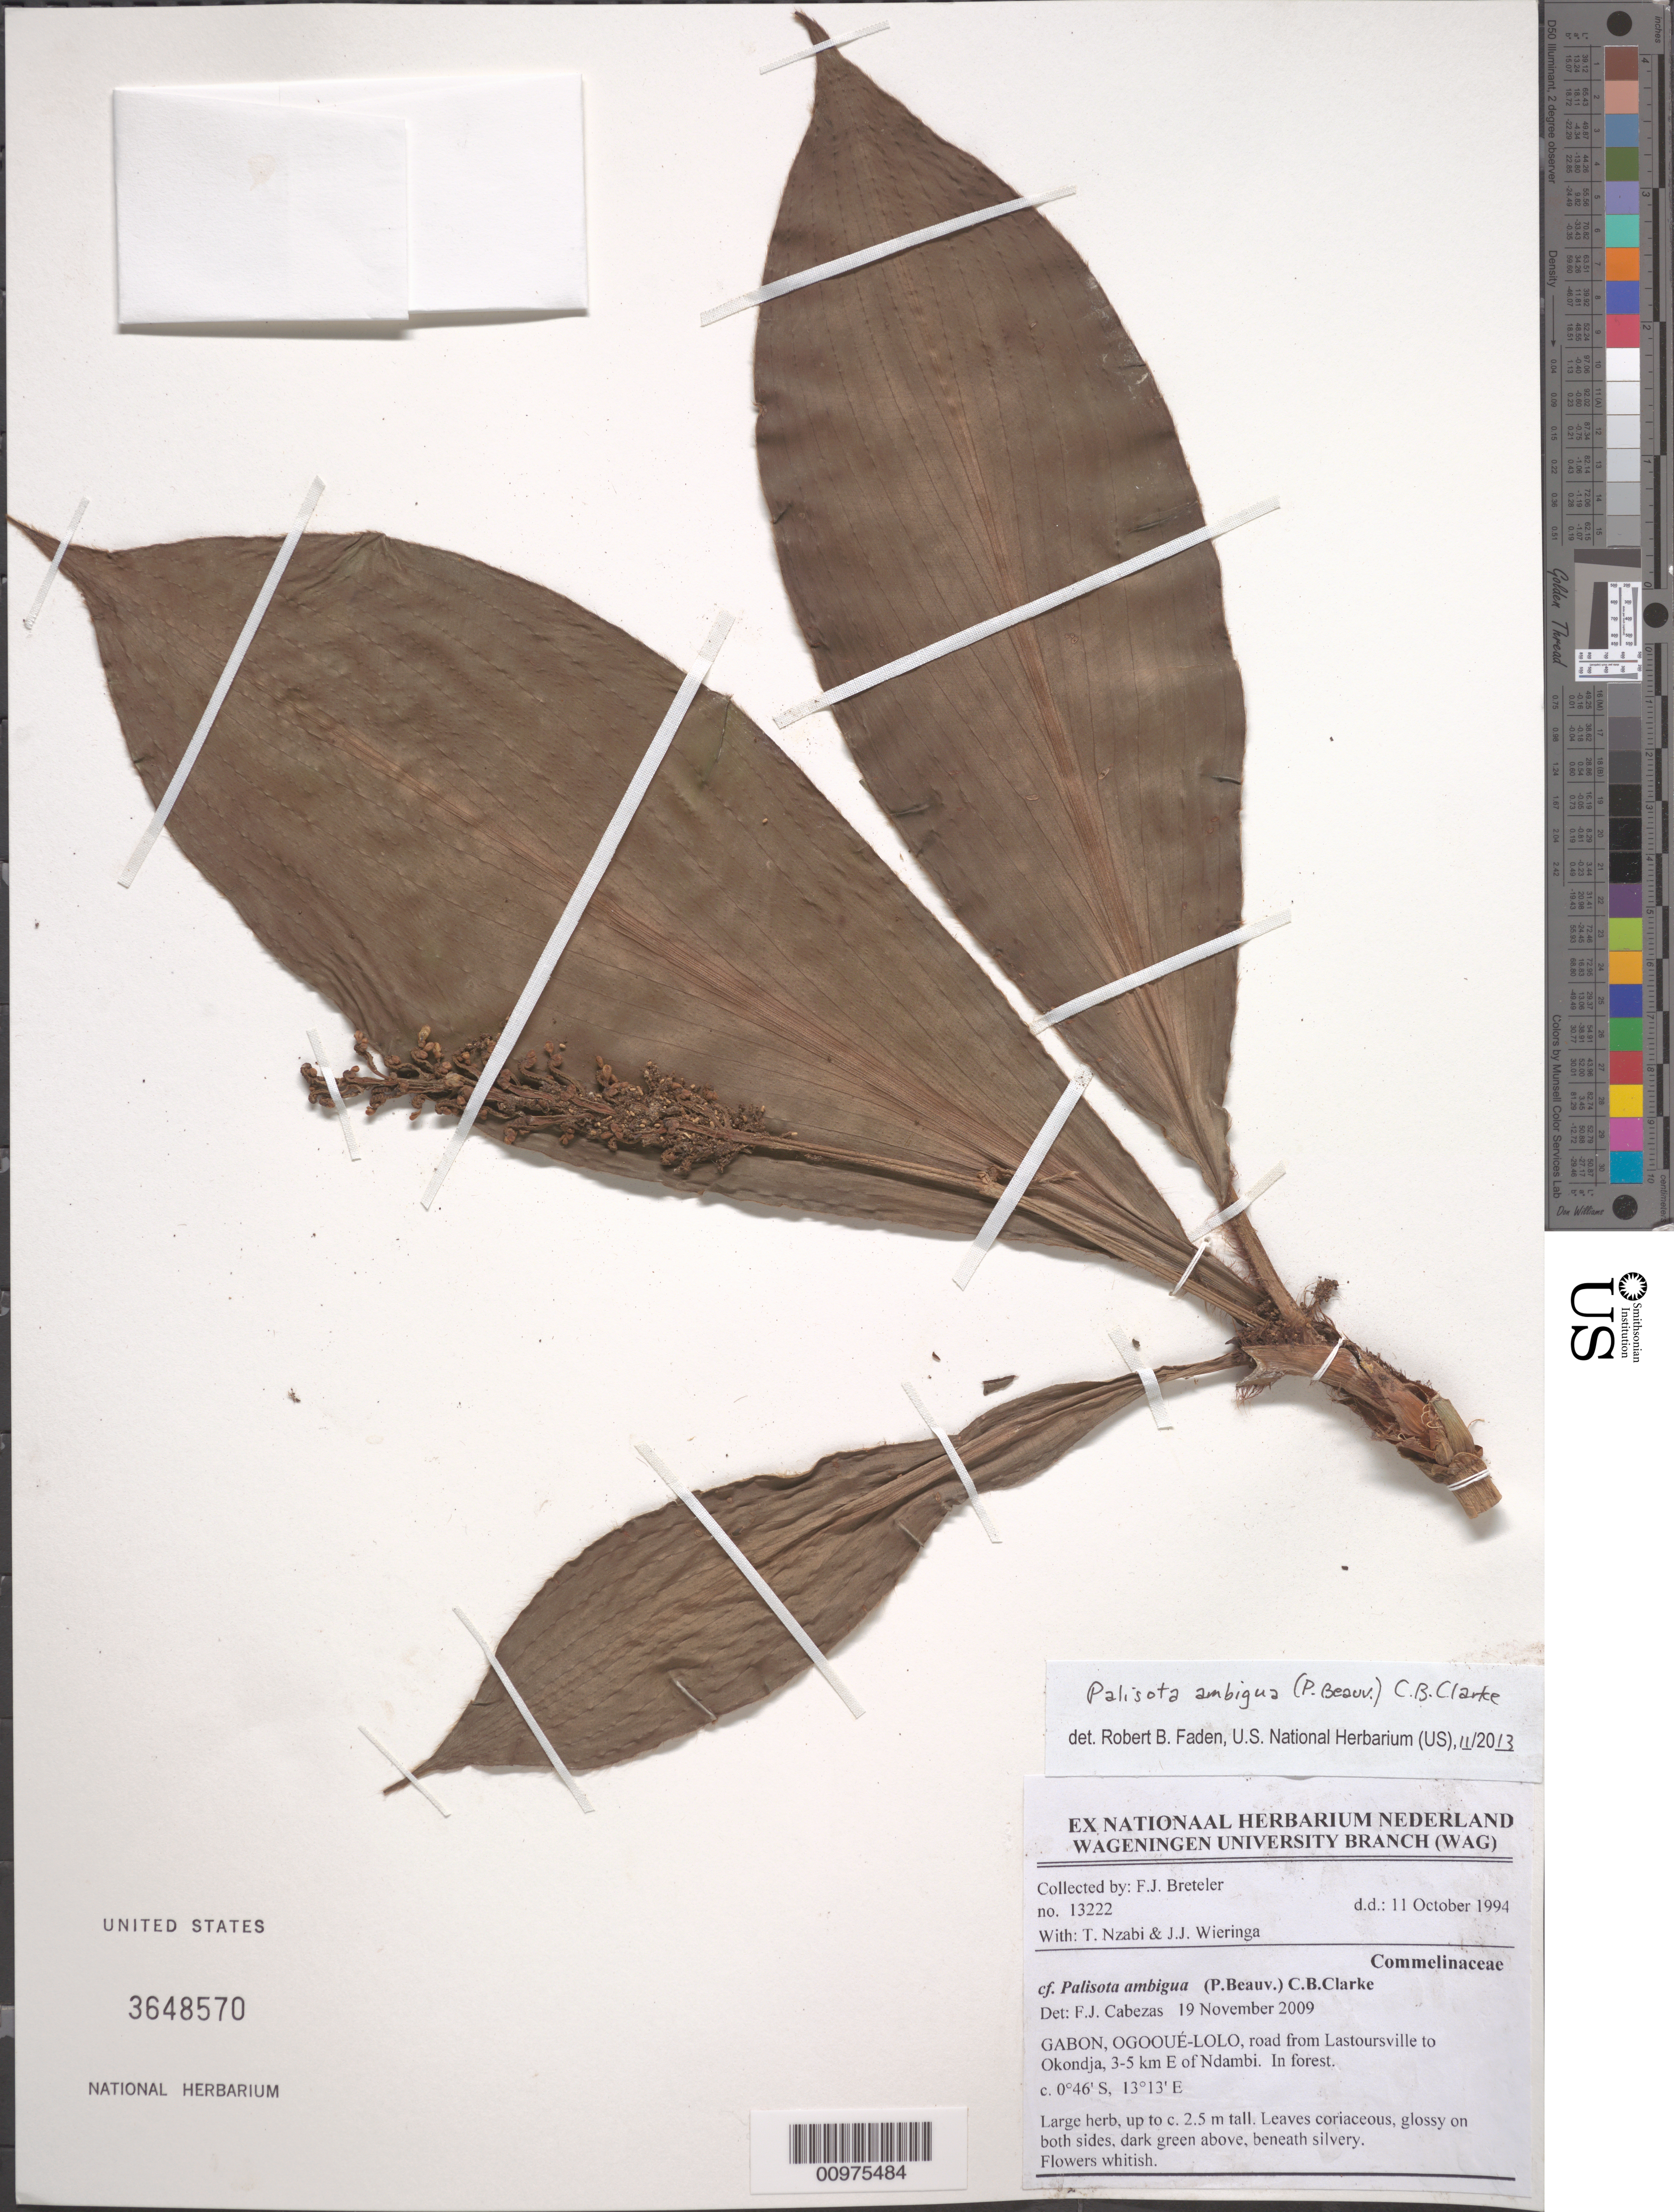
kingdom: Plantae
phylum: Tracheophyta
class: Liliopsida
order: Commelinales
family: Commelinaceae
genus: Palisota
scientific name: Palisota ambigua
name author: (P. Beauv.) C.B. Clarke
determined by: Faden, Robert B., (US), Smithsonian Institution - National Museum of Natural History (UNITED STATES)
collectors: F. J. Breteler et al.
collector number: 13222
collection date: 1994-10-11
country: Gabon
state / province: Ogooue-Lolo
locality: road from Lastoursville to Okondja, 3-5 km E of Ndambi.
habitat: In forest.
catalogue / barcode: US 3648570